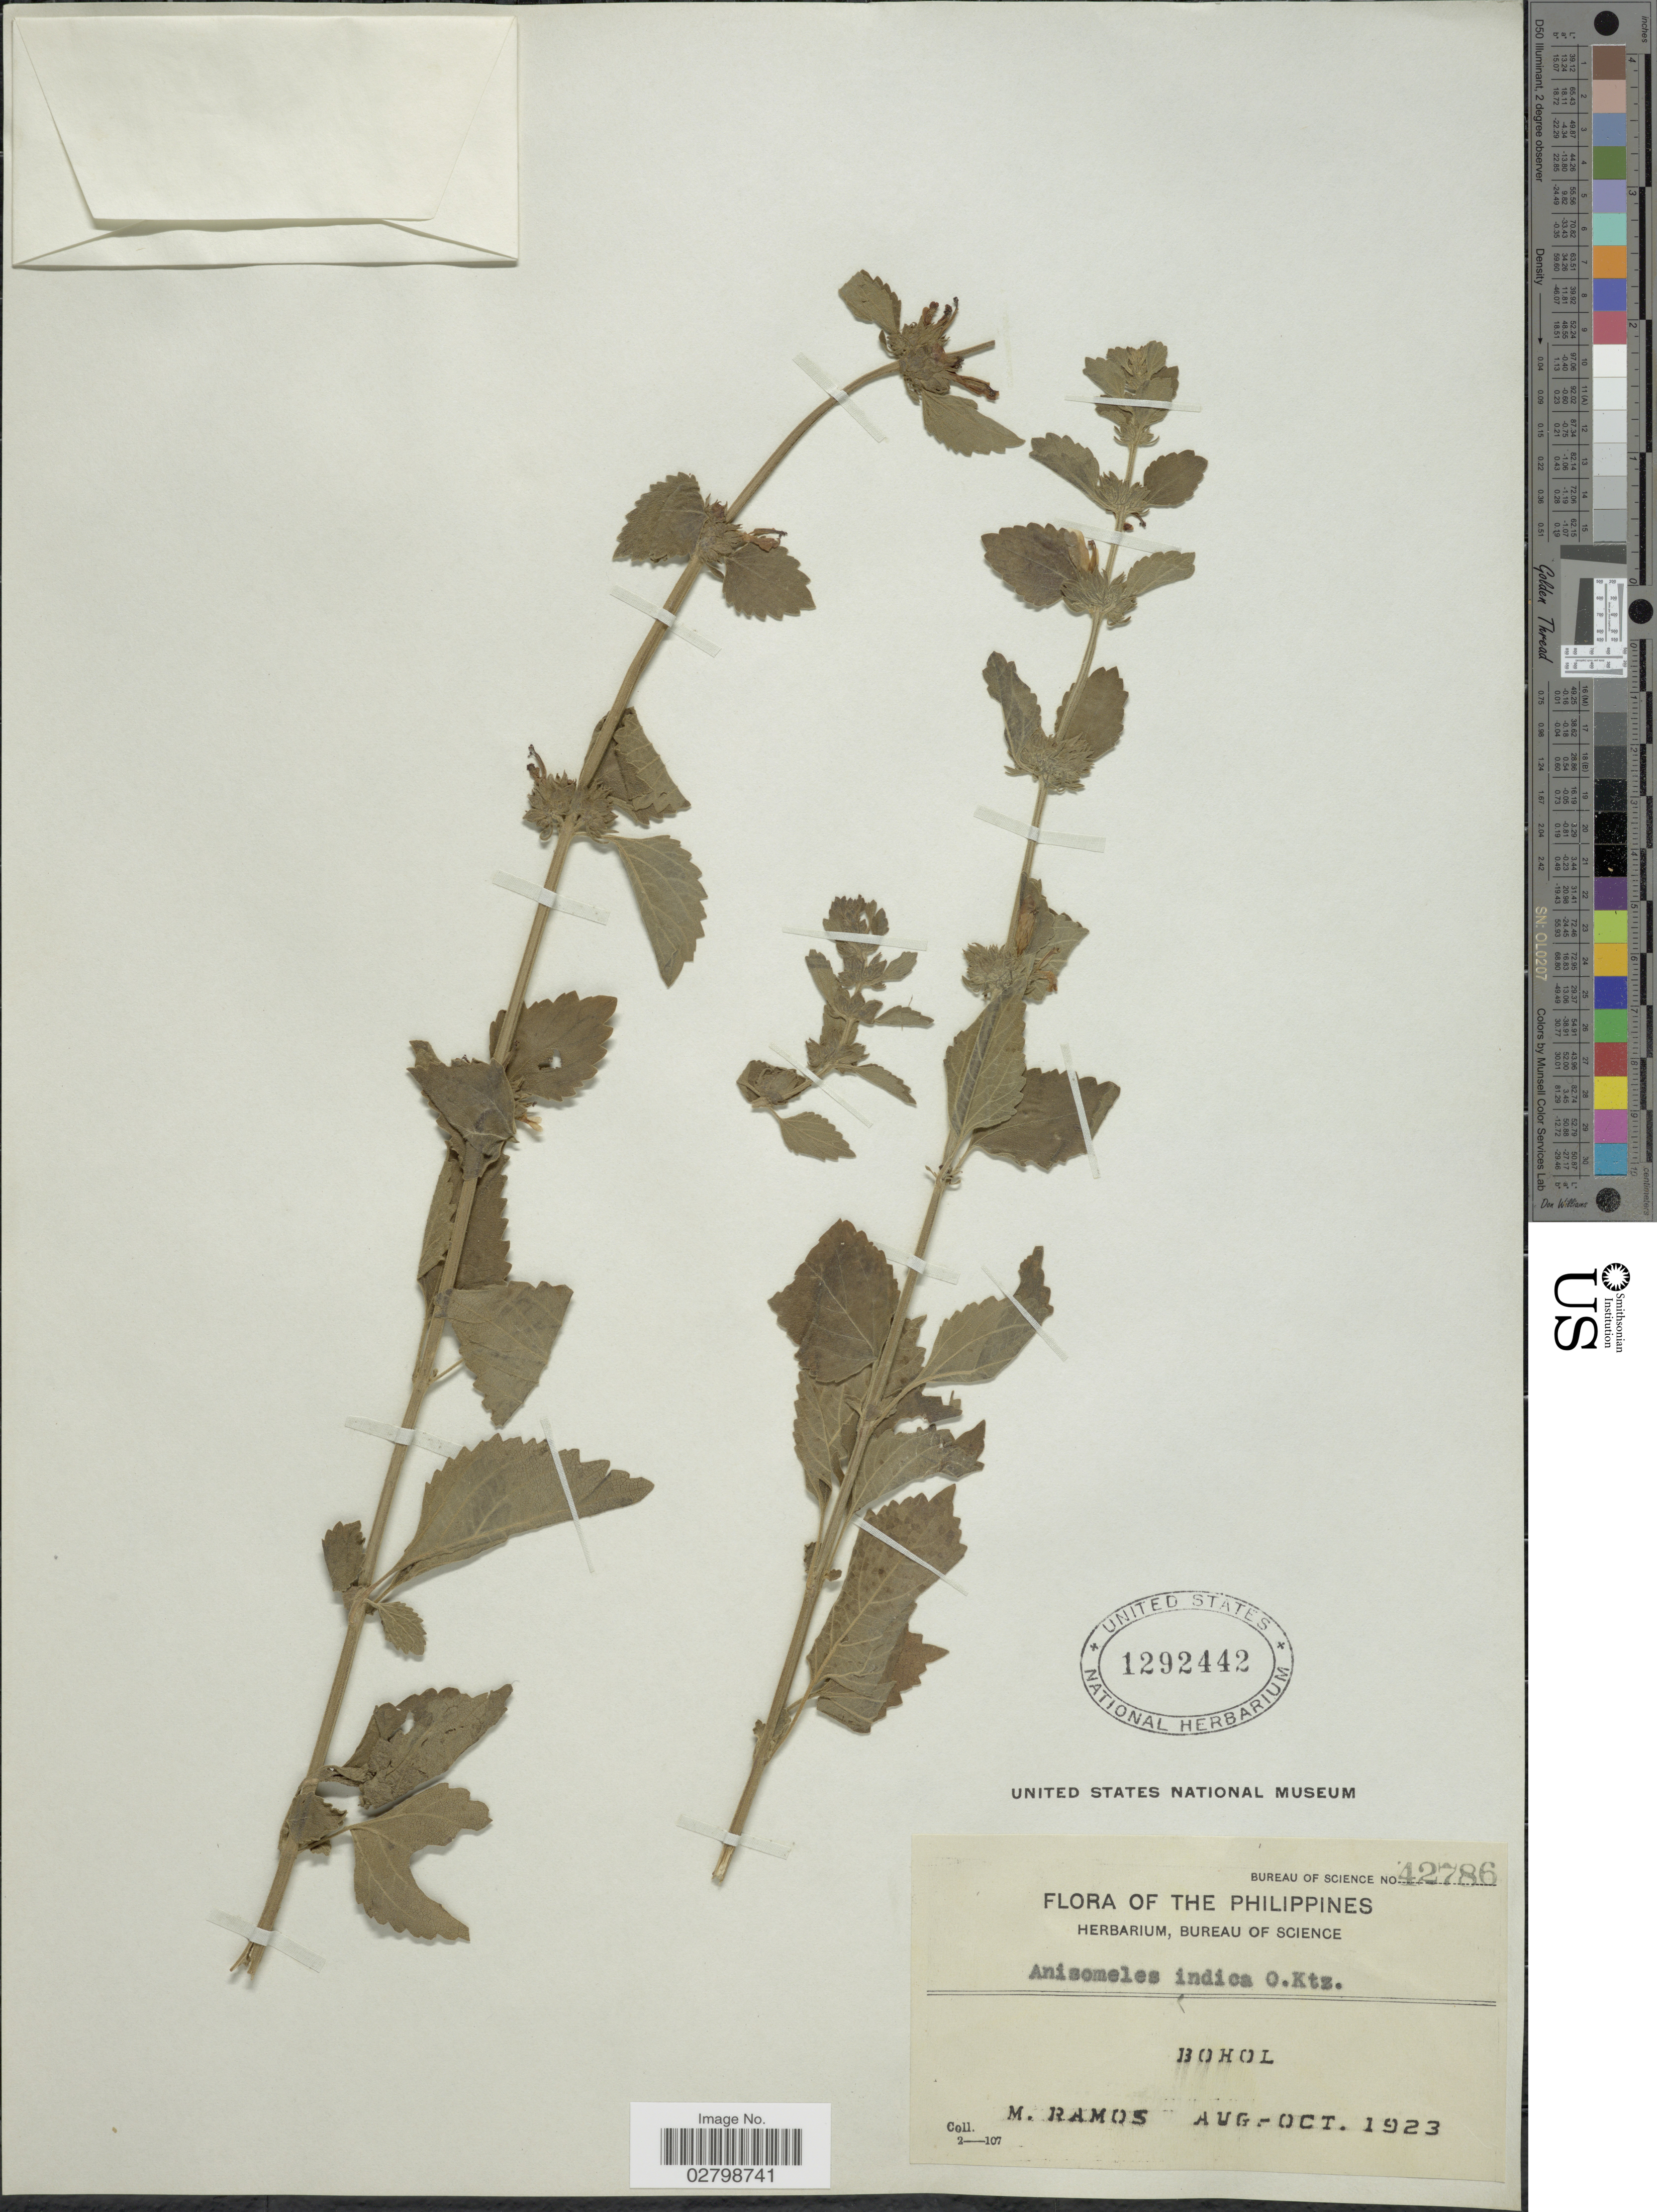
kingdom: Plantae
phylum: Tracheophyta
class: Magnoliopsida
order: Lamiales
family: Lamiaceae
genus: Anisomeles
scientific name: Anisomeles indica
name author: (L.) Kuntze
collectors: M. Ramos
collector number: Bureau of Science 42786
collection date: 1923-08/1923-10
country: Philippines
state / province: Central Visayas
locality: Bohol.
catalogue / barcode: US 1292442